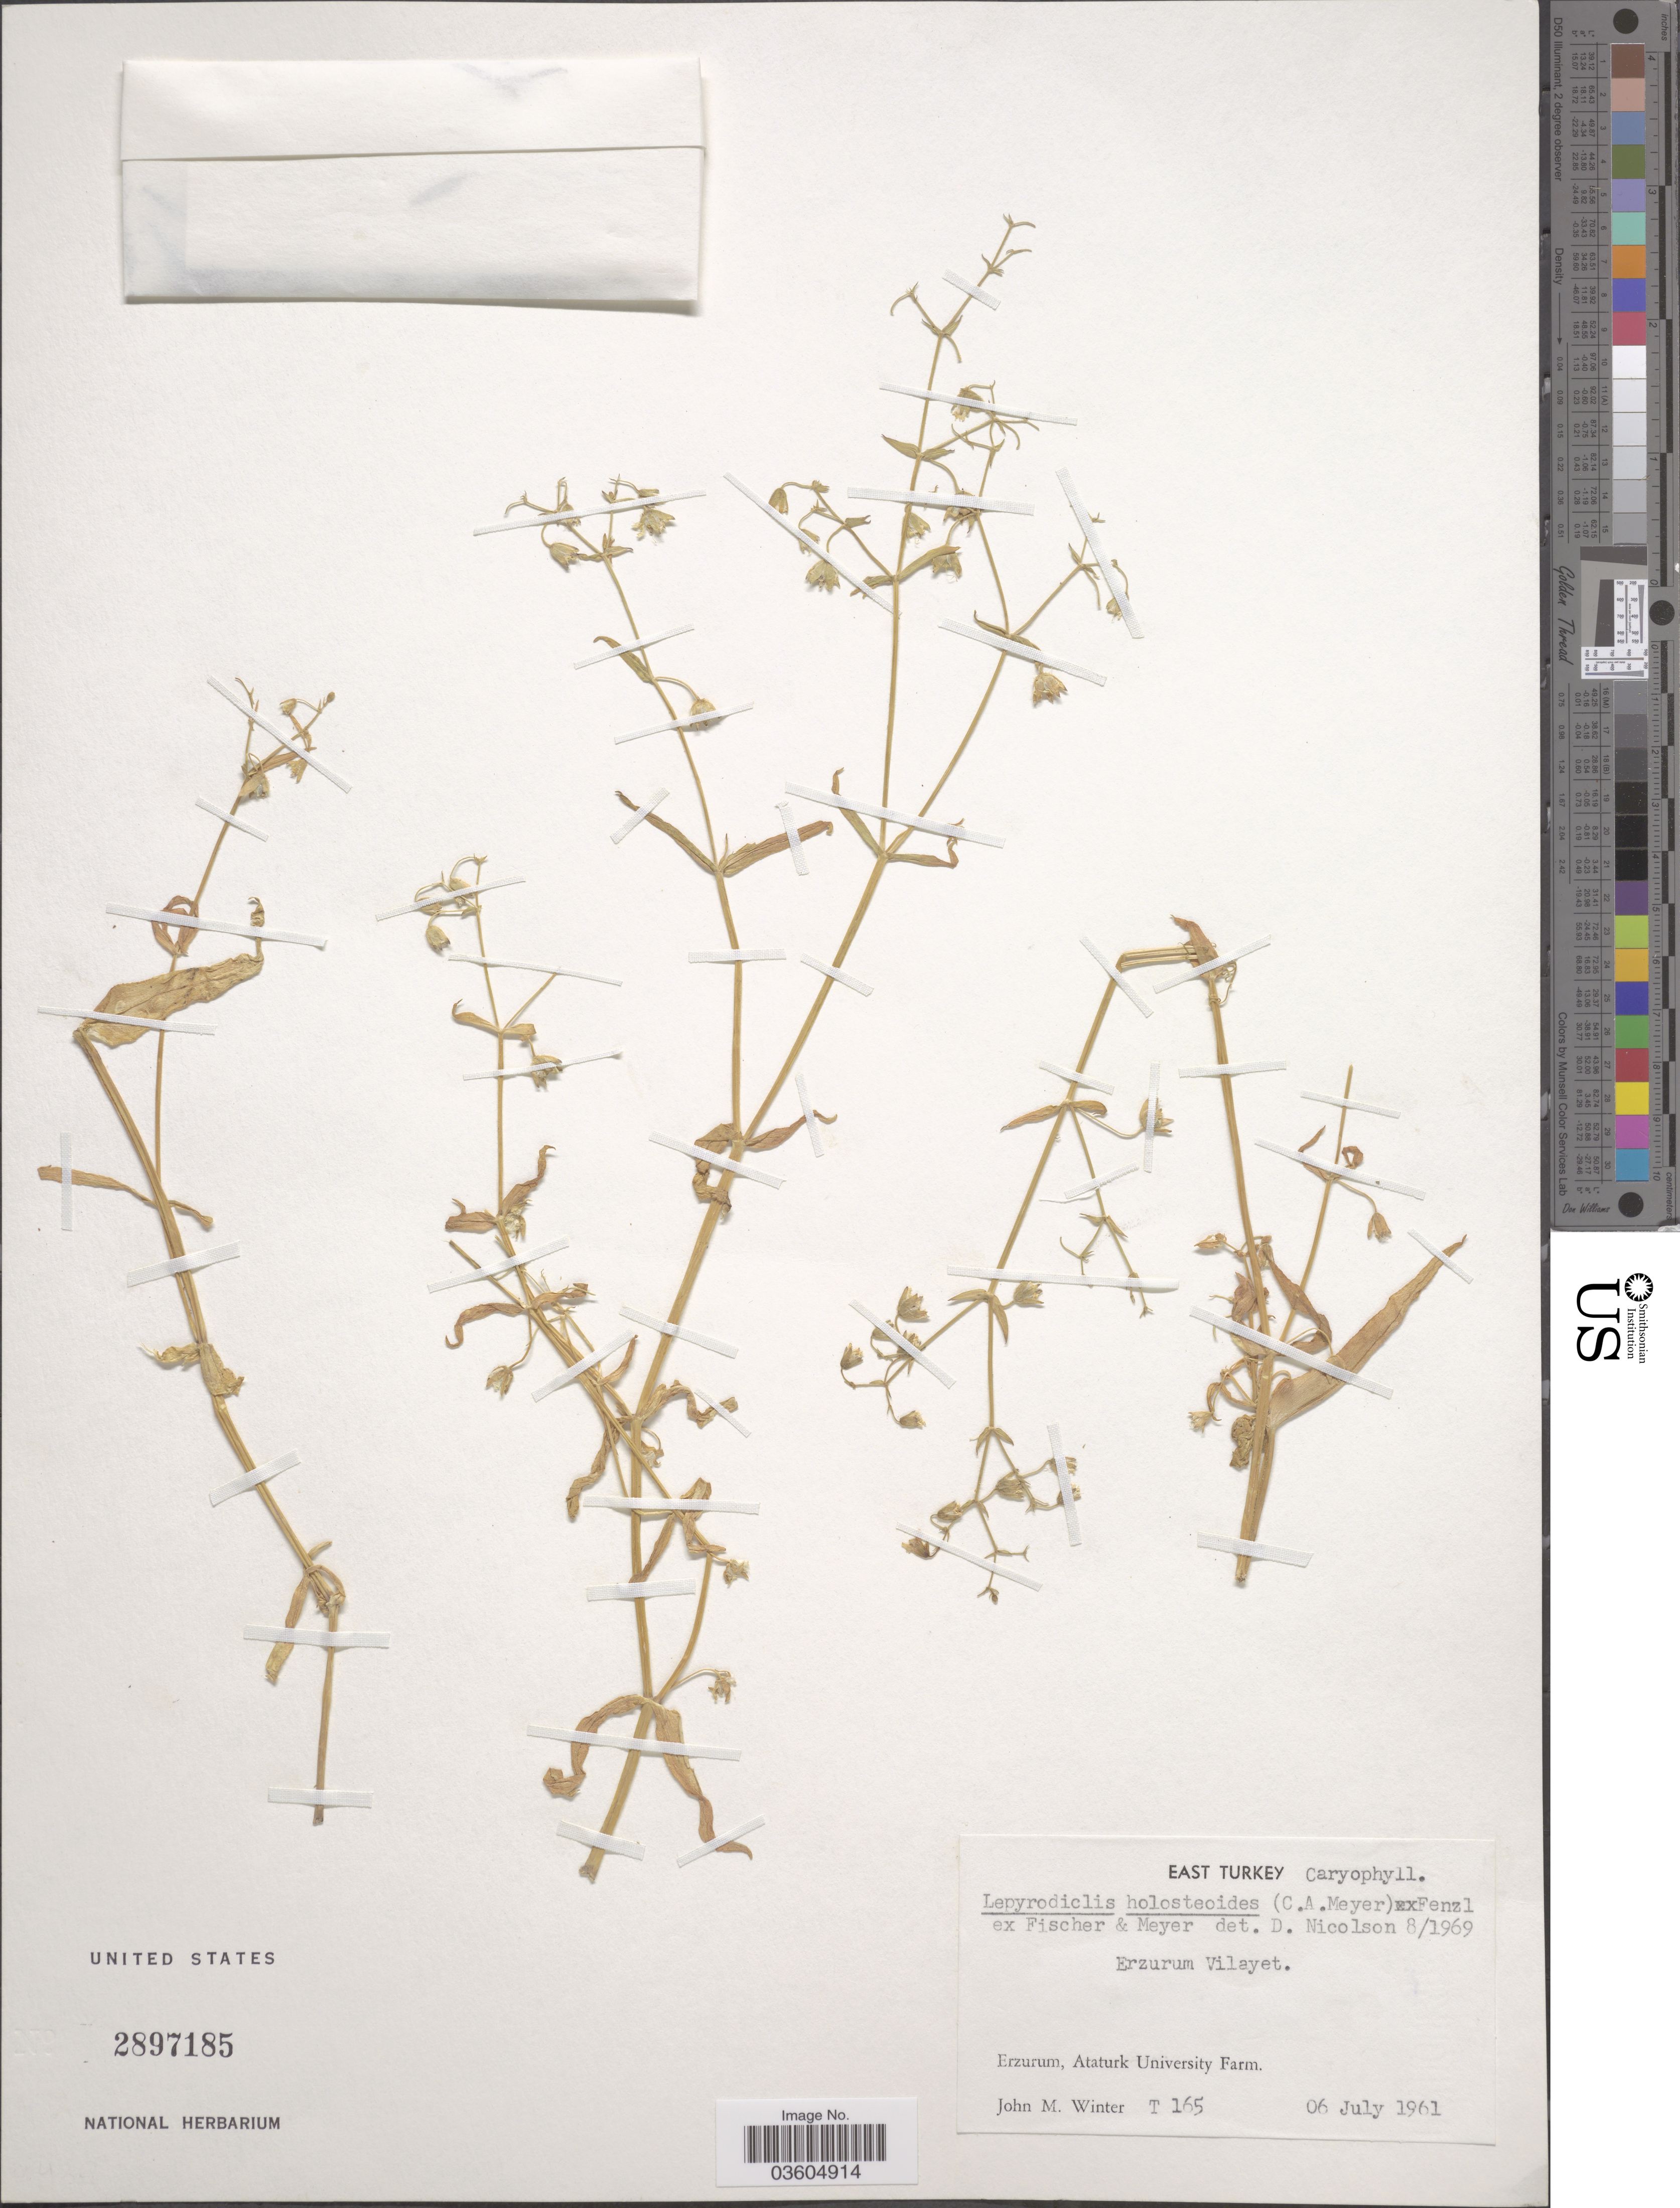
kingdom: Plantae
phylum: Tracheophyta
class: Magnoliopsida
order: Caryophyllales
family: Caryophyllaceae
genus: Lepyrodiclis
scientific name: Lepyrodiclis holosteoides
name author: (C.A. Mey.) Fenzl ex Fisch. & C.A. Mey.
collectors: J. M. Winter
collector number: T165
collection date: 1961-07-06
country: Turkey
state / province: Erzurum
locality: East Turkey. Erzurum Vilayet. Ataturk University Farm.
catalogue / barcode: US 2897185